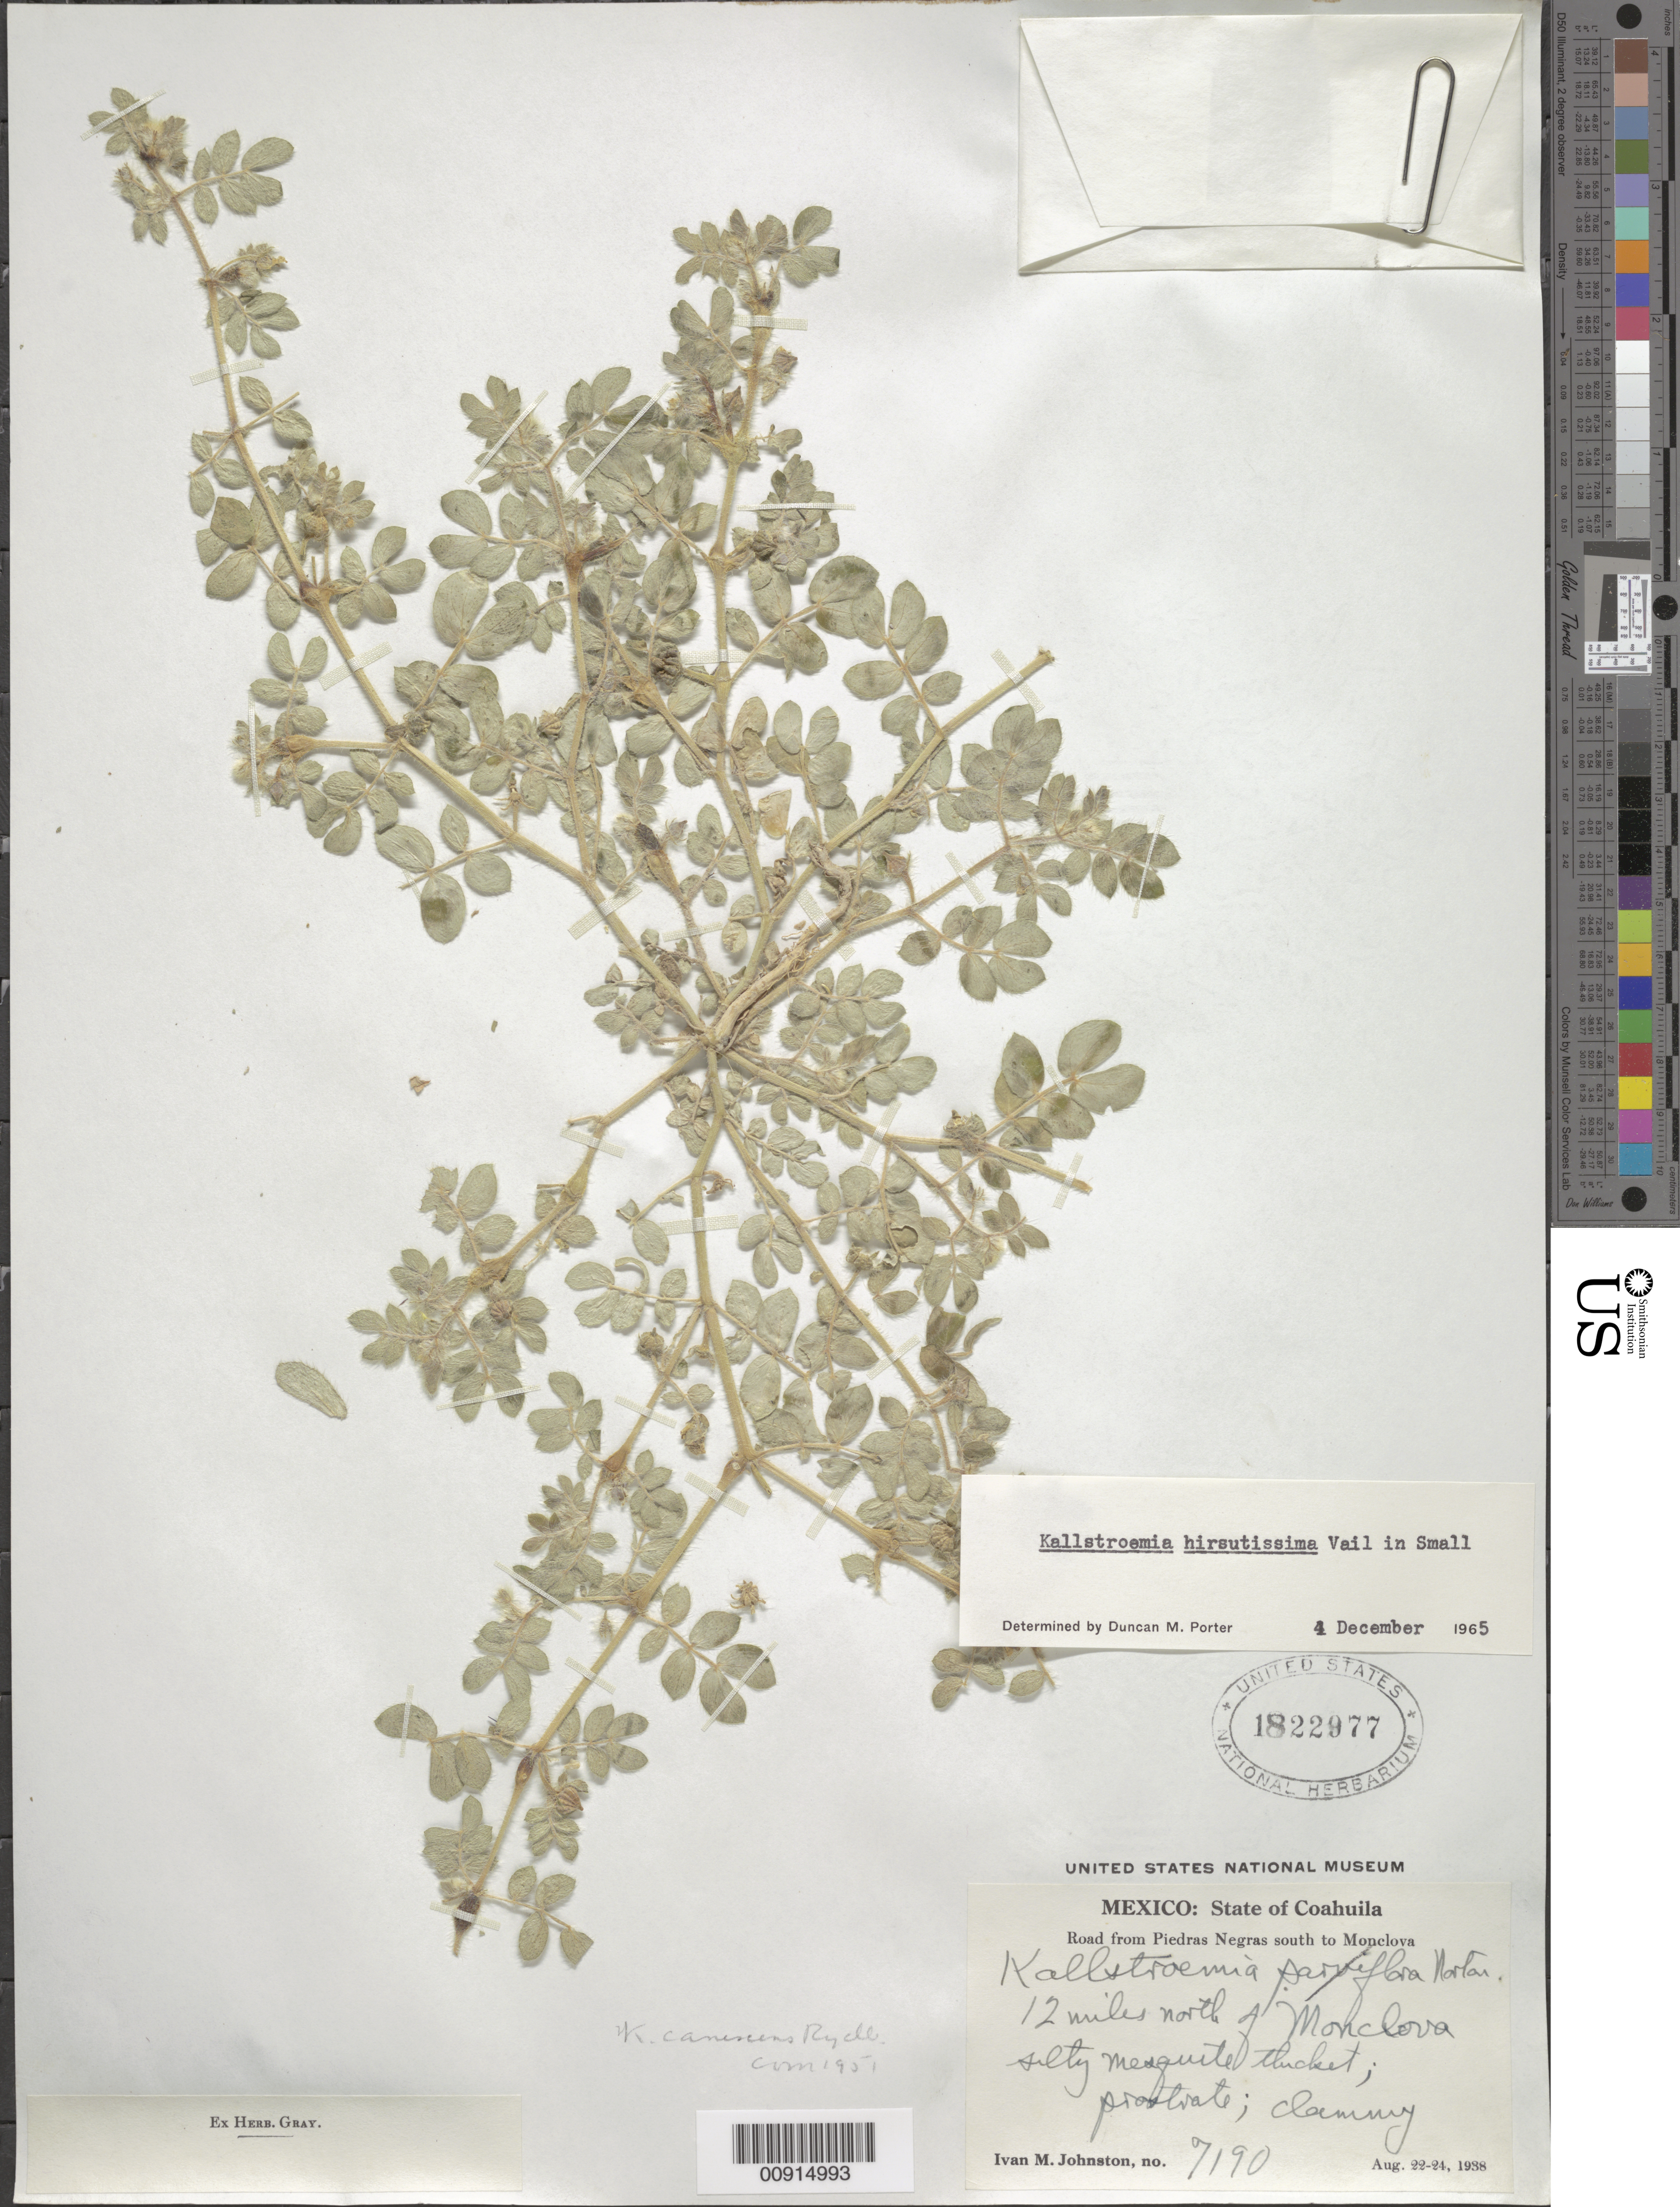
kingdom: Plantae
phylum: Tracheophyta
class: Magnoliopsida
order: Zygophyllales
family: Zygophyllaceae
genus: Kallstroemia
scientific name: Kallstroemia hirsutissima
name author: Vail in Small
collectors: I.M. Johnston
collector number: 7190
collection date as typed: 22 Aug 1938 to 24 Aug 1938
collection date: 1938-08-22/1938-08-24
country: Mexico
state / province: Coahuila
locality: State of Coahuila. 12 miles north of Monclova.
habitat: Silty mesquite thicket.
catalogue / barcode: US 1822977